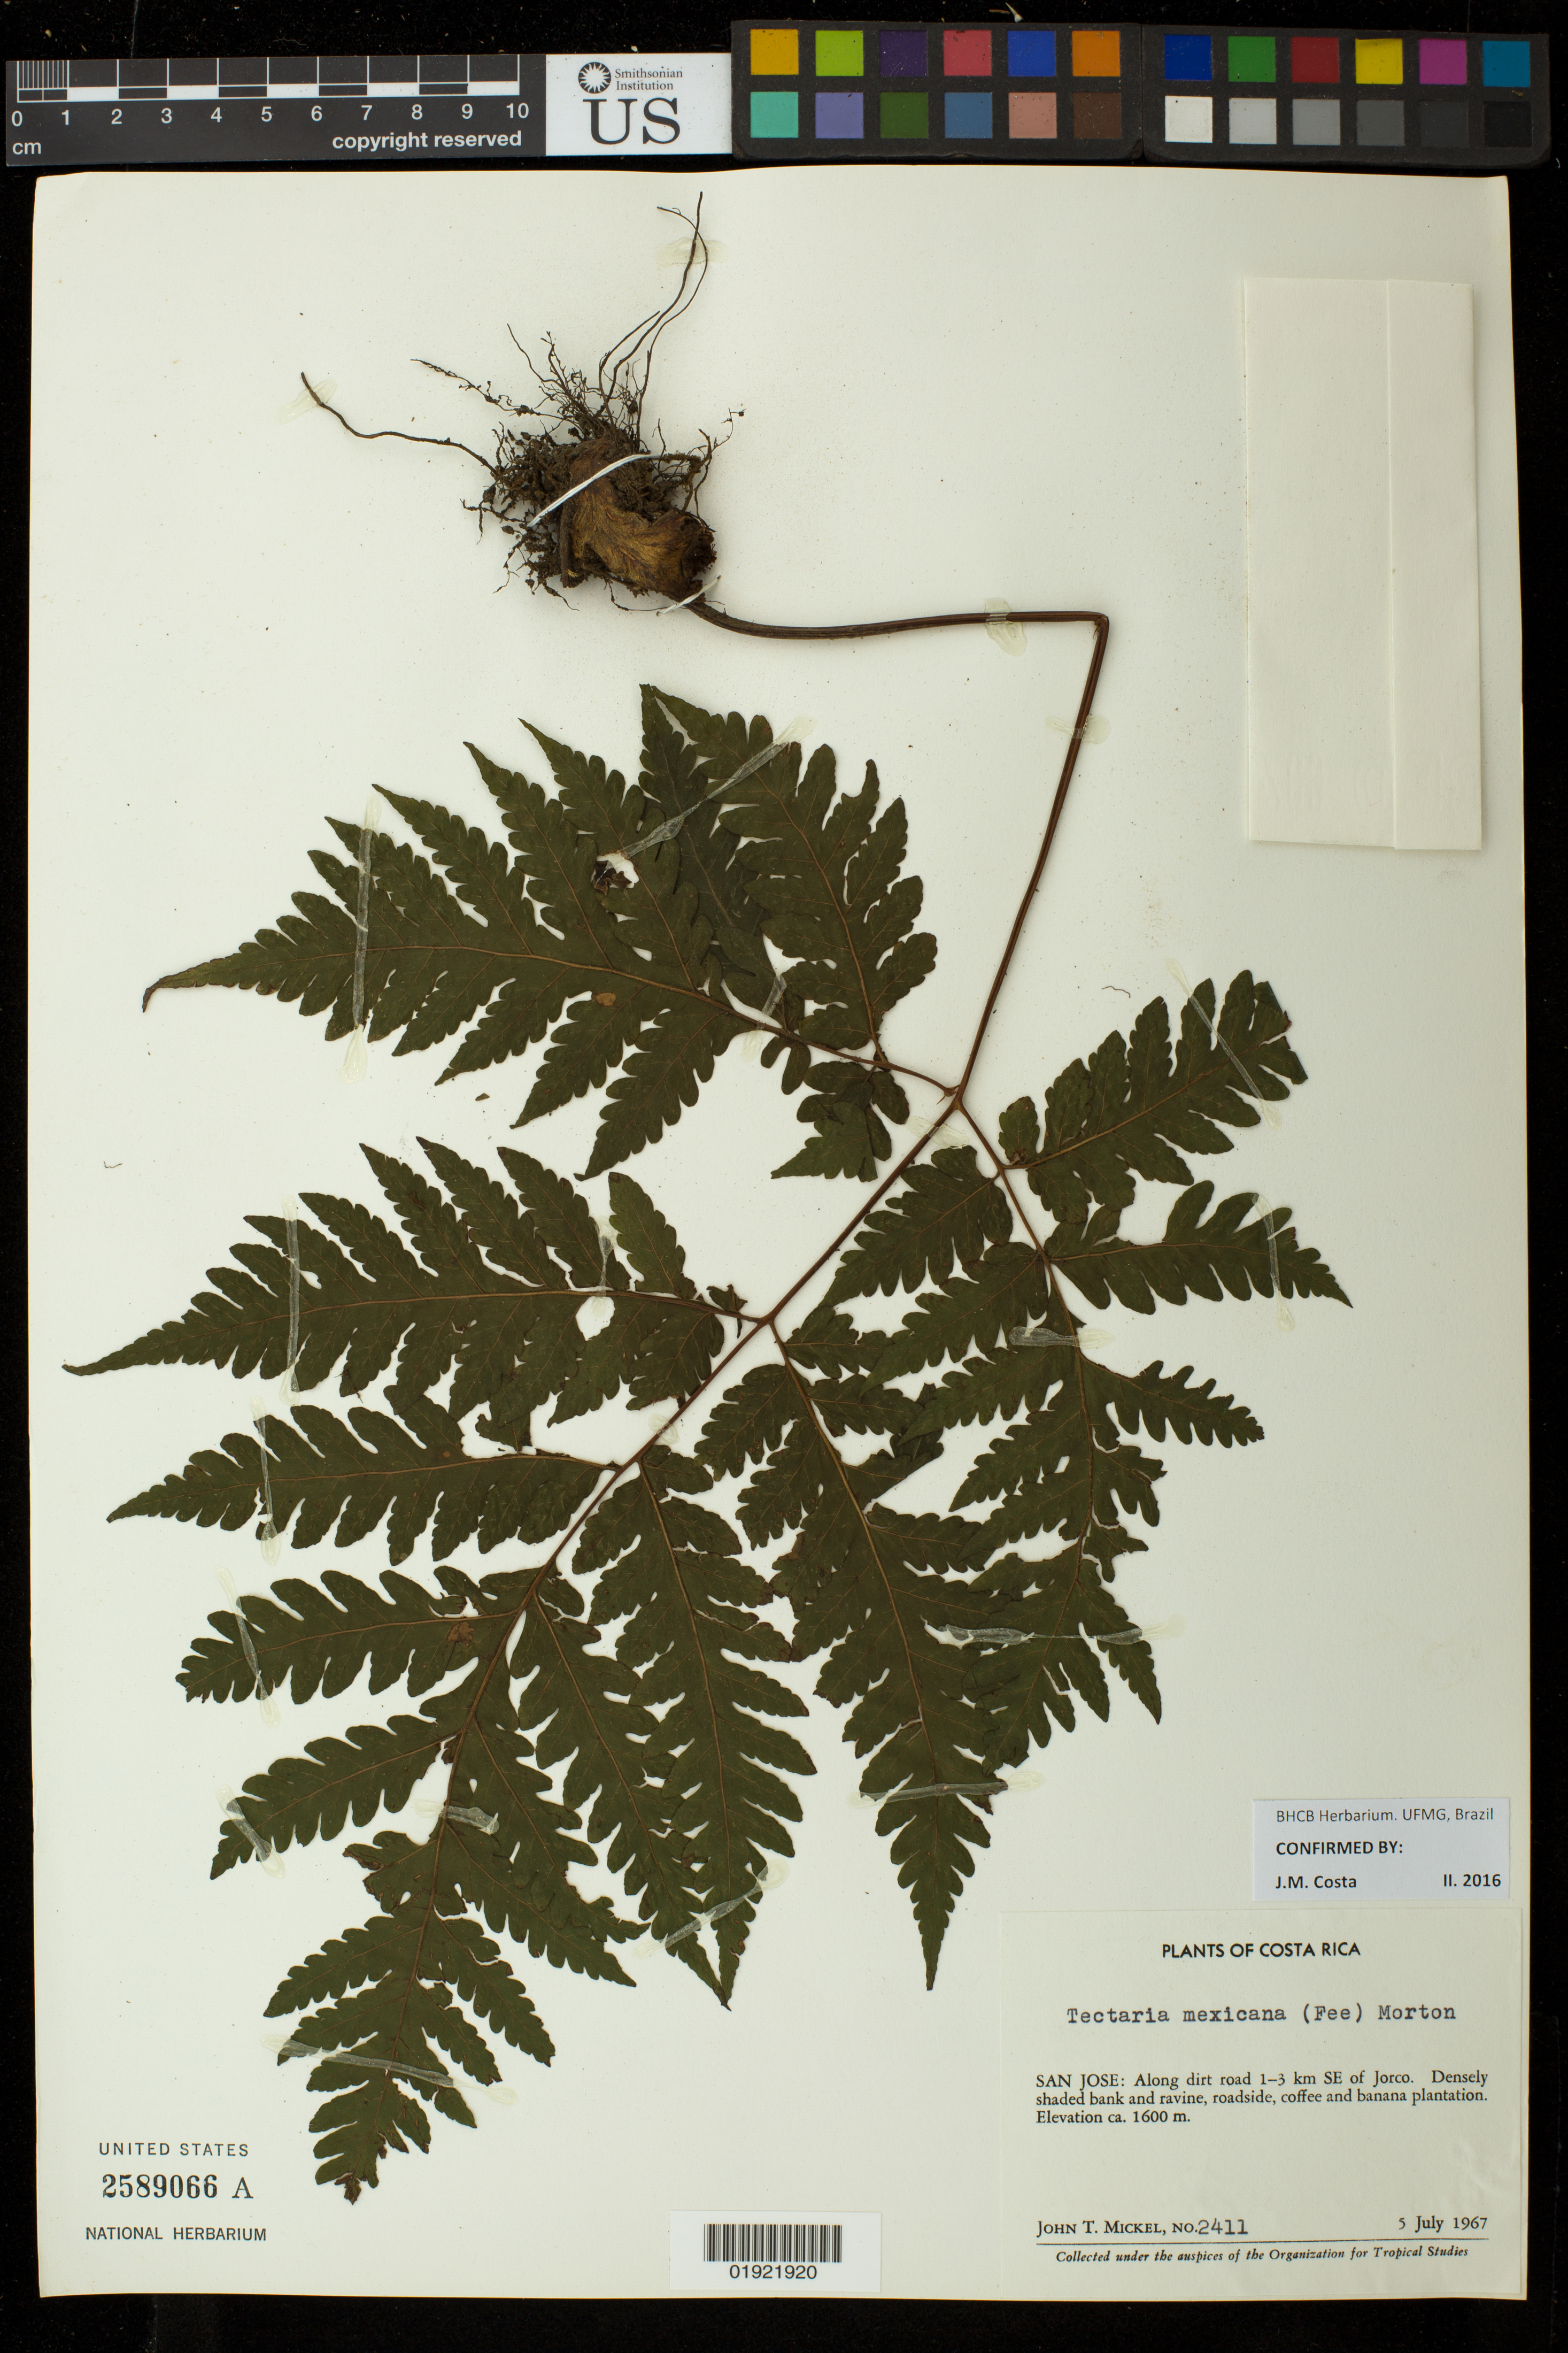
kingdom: Plantae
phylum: Tracheophyta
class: Polypodiopsida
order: Polypodiales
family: Tectariaceae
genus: Tectaria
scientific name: Tectaria mexicana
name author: (Fée) C.V. Morton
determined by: Costa, J. M.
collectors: J. T. Mickel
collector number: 2411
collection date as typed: July 5, 1967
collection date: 1967-07-05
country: Costa Rica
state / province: San José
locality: Along dirt road 1-3 km SE of Jorco. roadside, coffee and banana plantation.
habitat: densely shaded bank and ravine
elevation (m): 1600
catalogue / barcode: US 2589066A